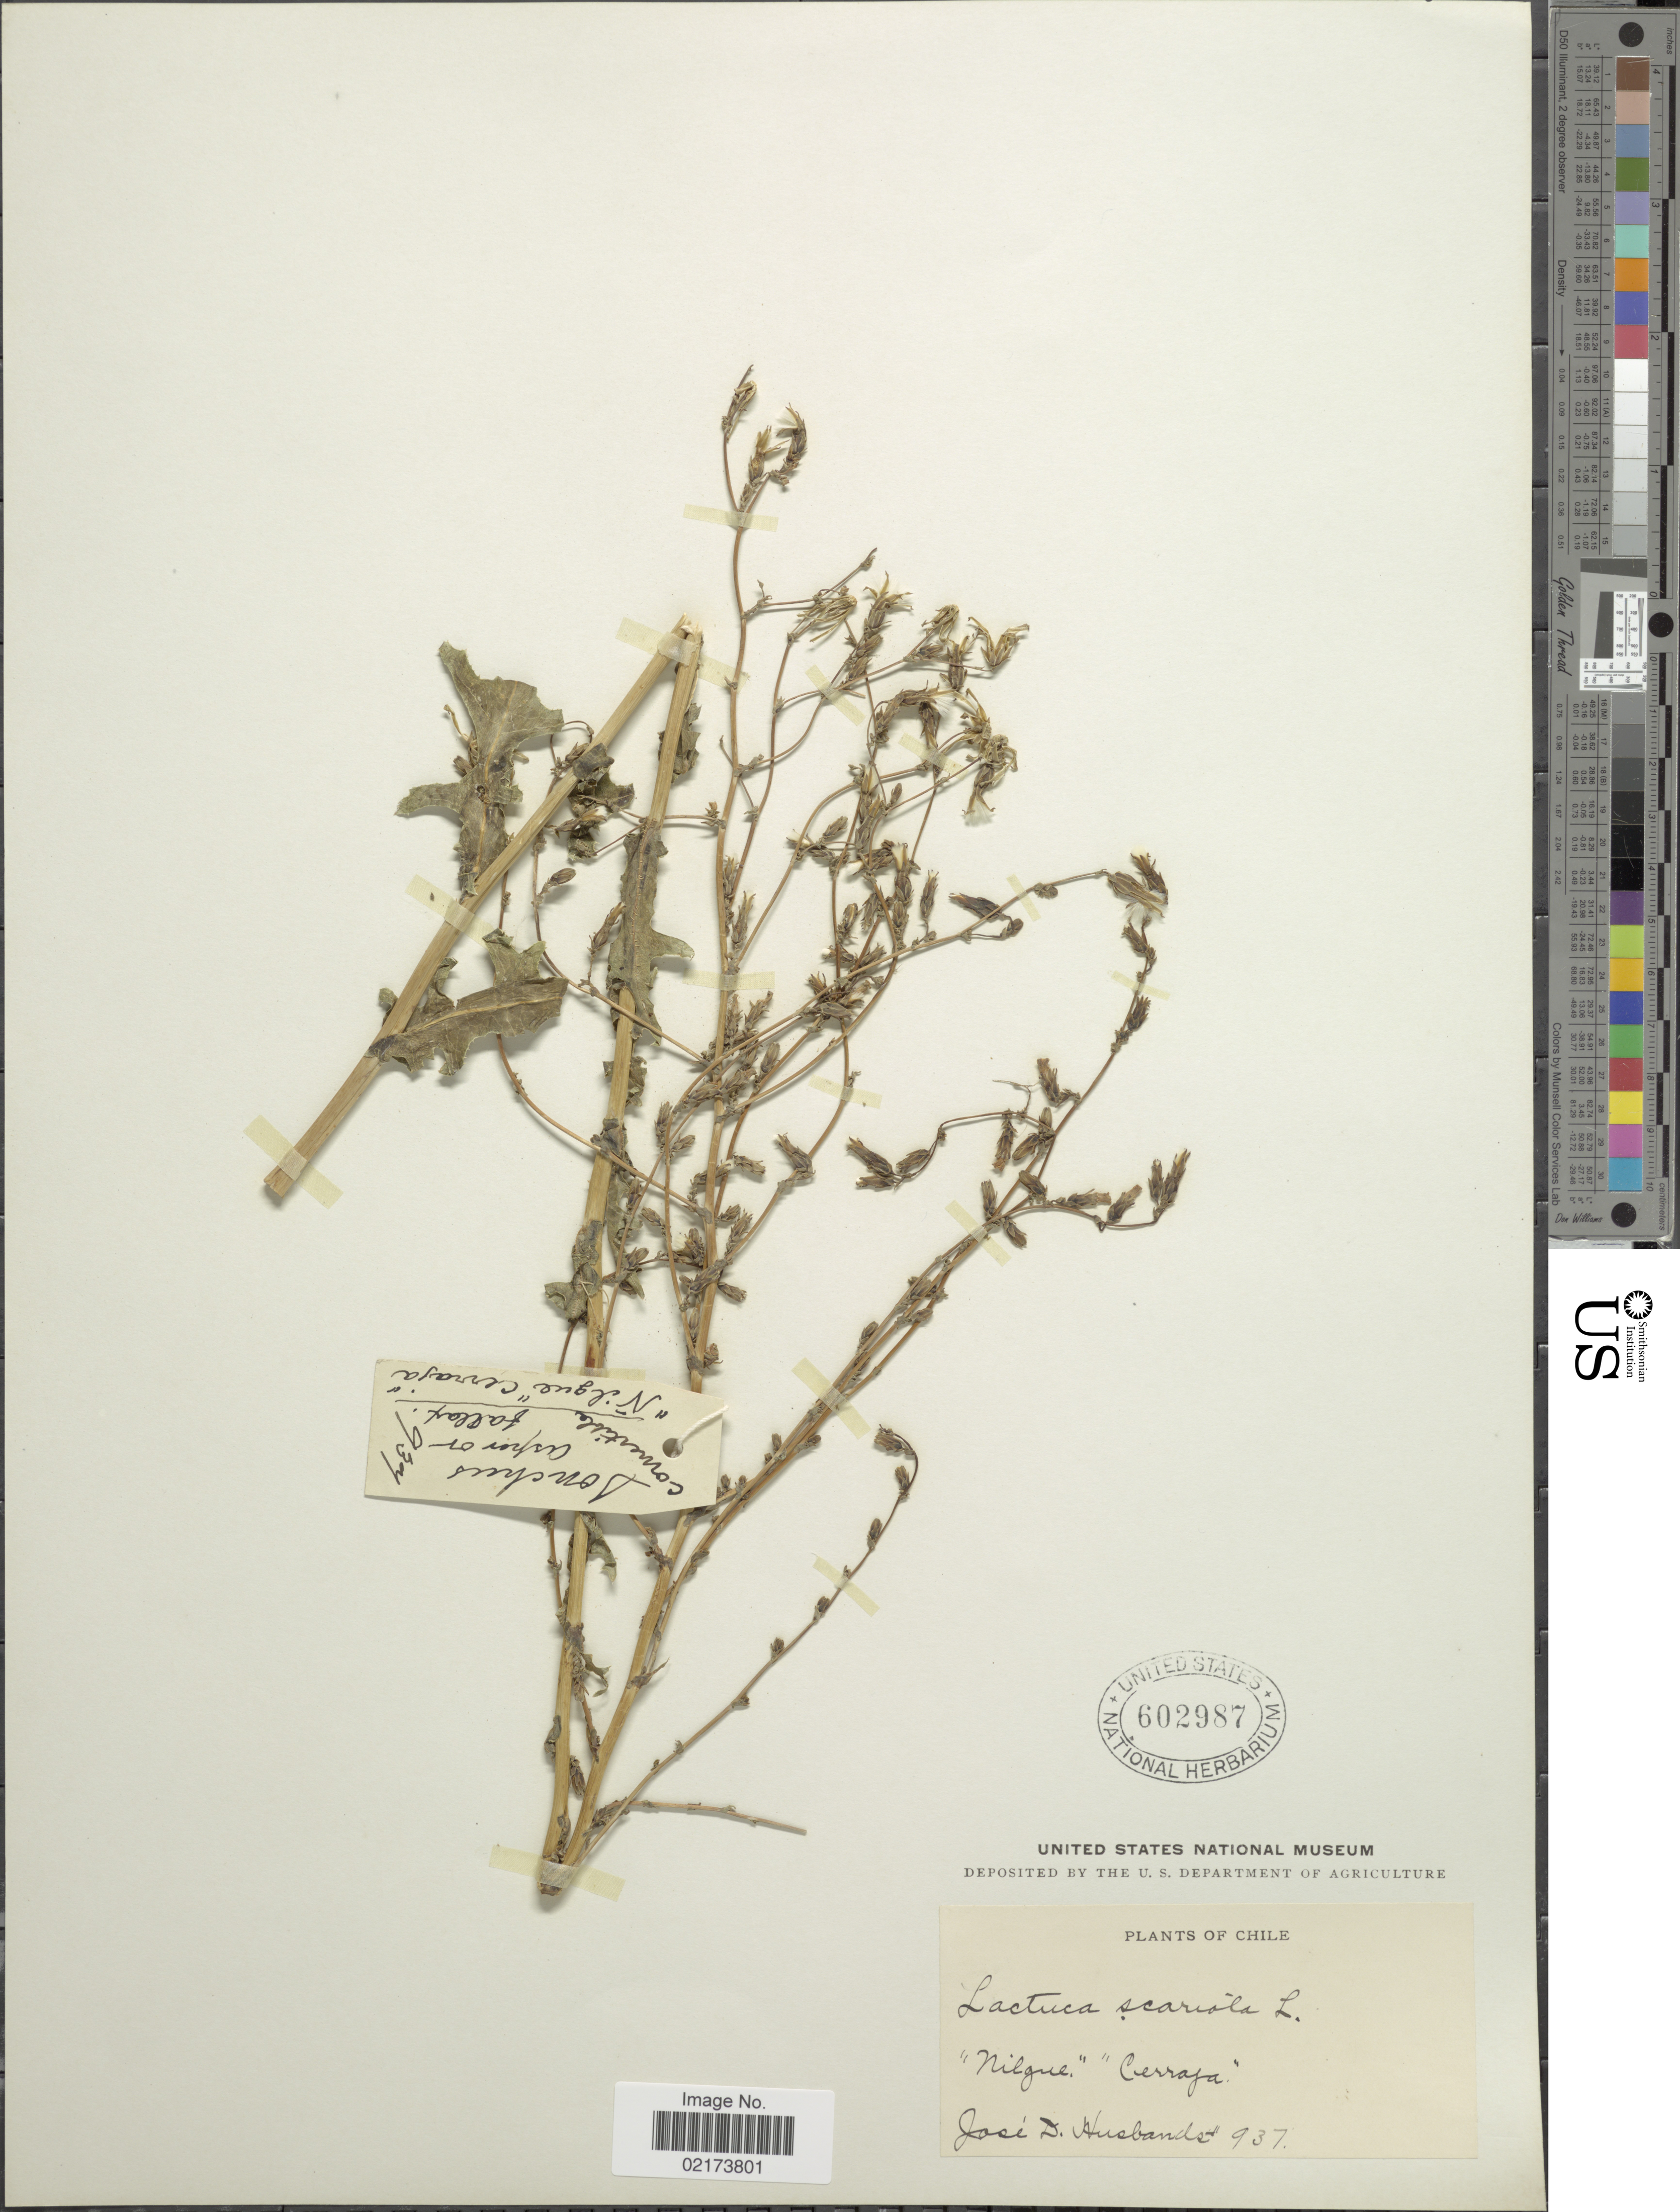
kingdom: Plantae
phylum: Tracheophyta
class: Magnoliopsida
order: Asterales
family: Asteraceae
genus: Lactuca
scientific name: Lactuca serriola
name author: L.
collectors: J. Husbands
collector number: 937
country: Chile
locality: Nilgue.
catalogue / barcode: US 602987